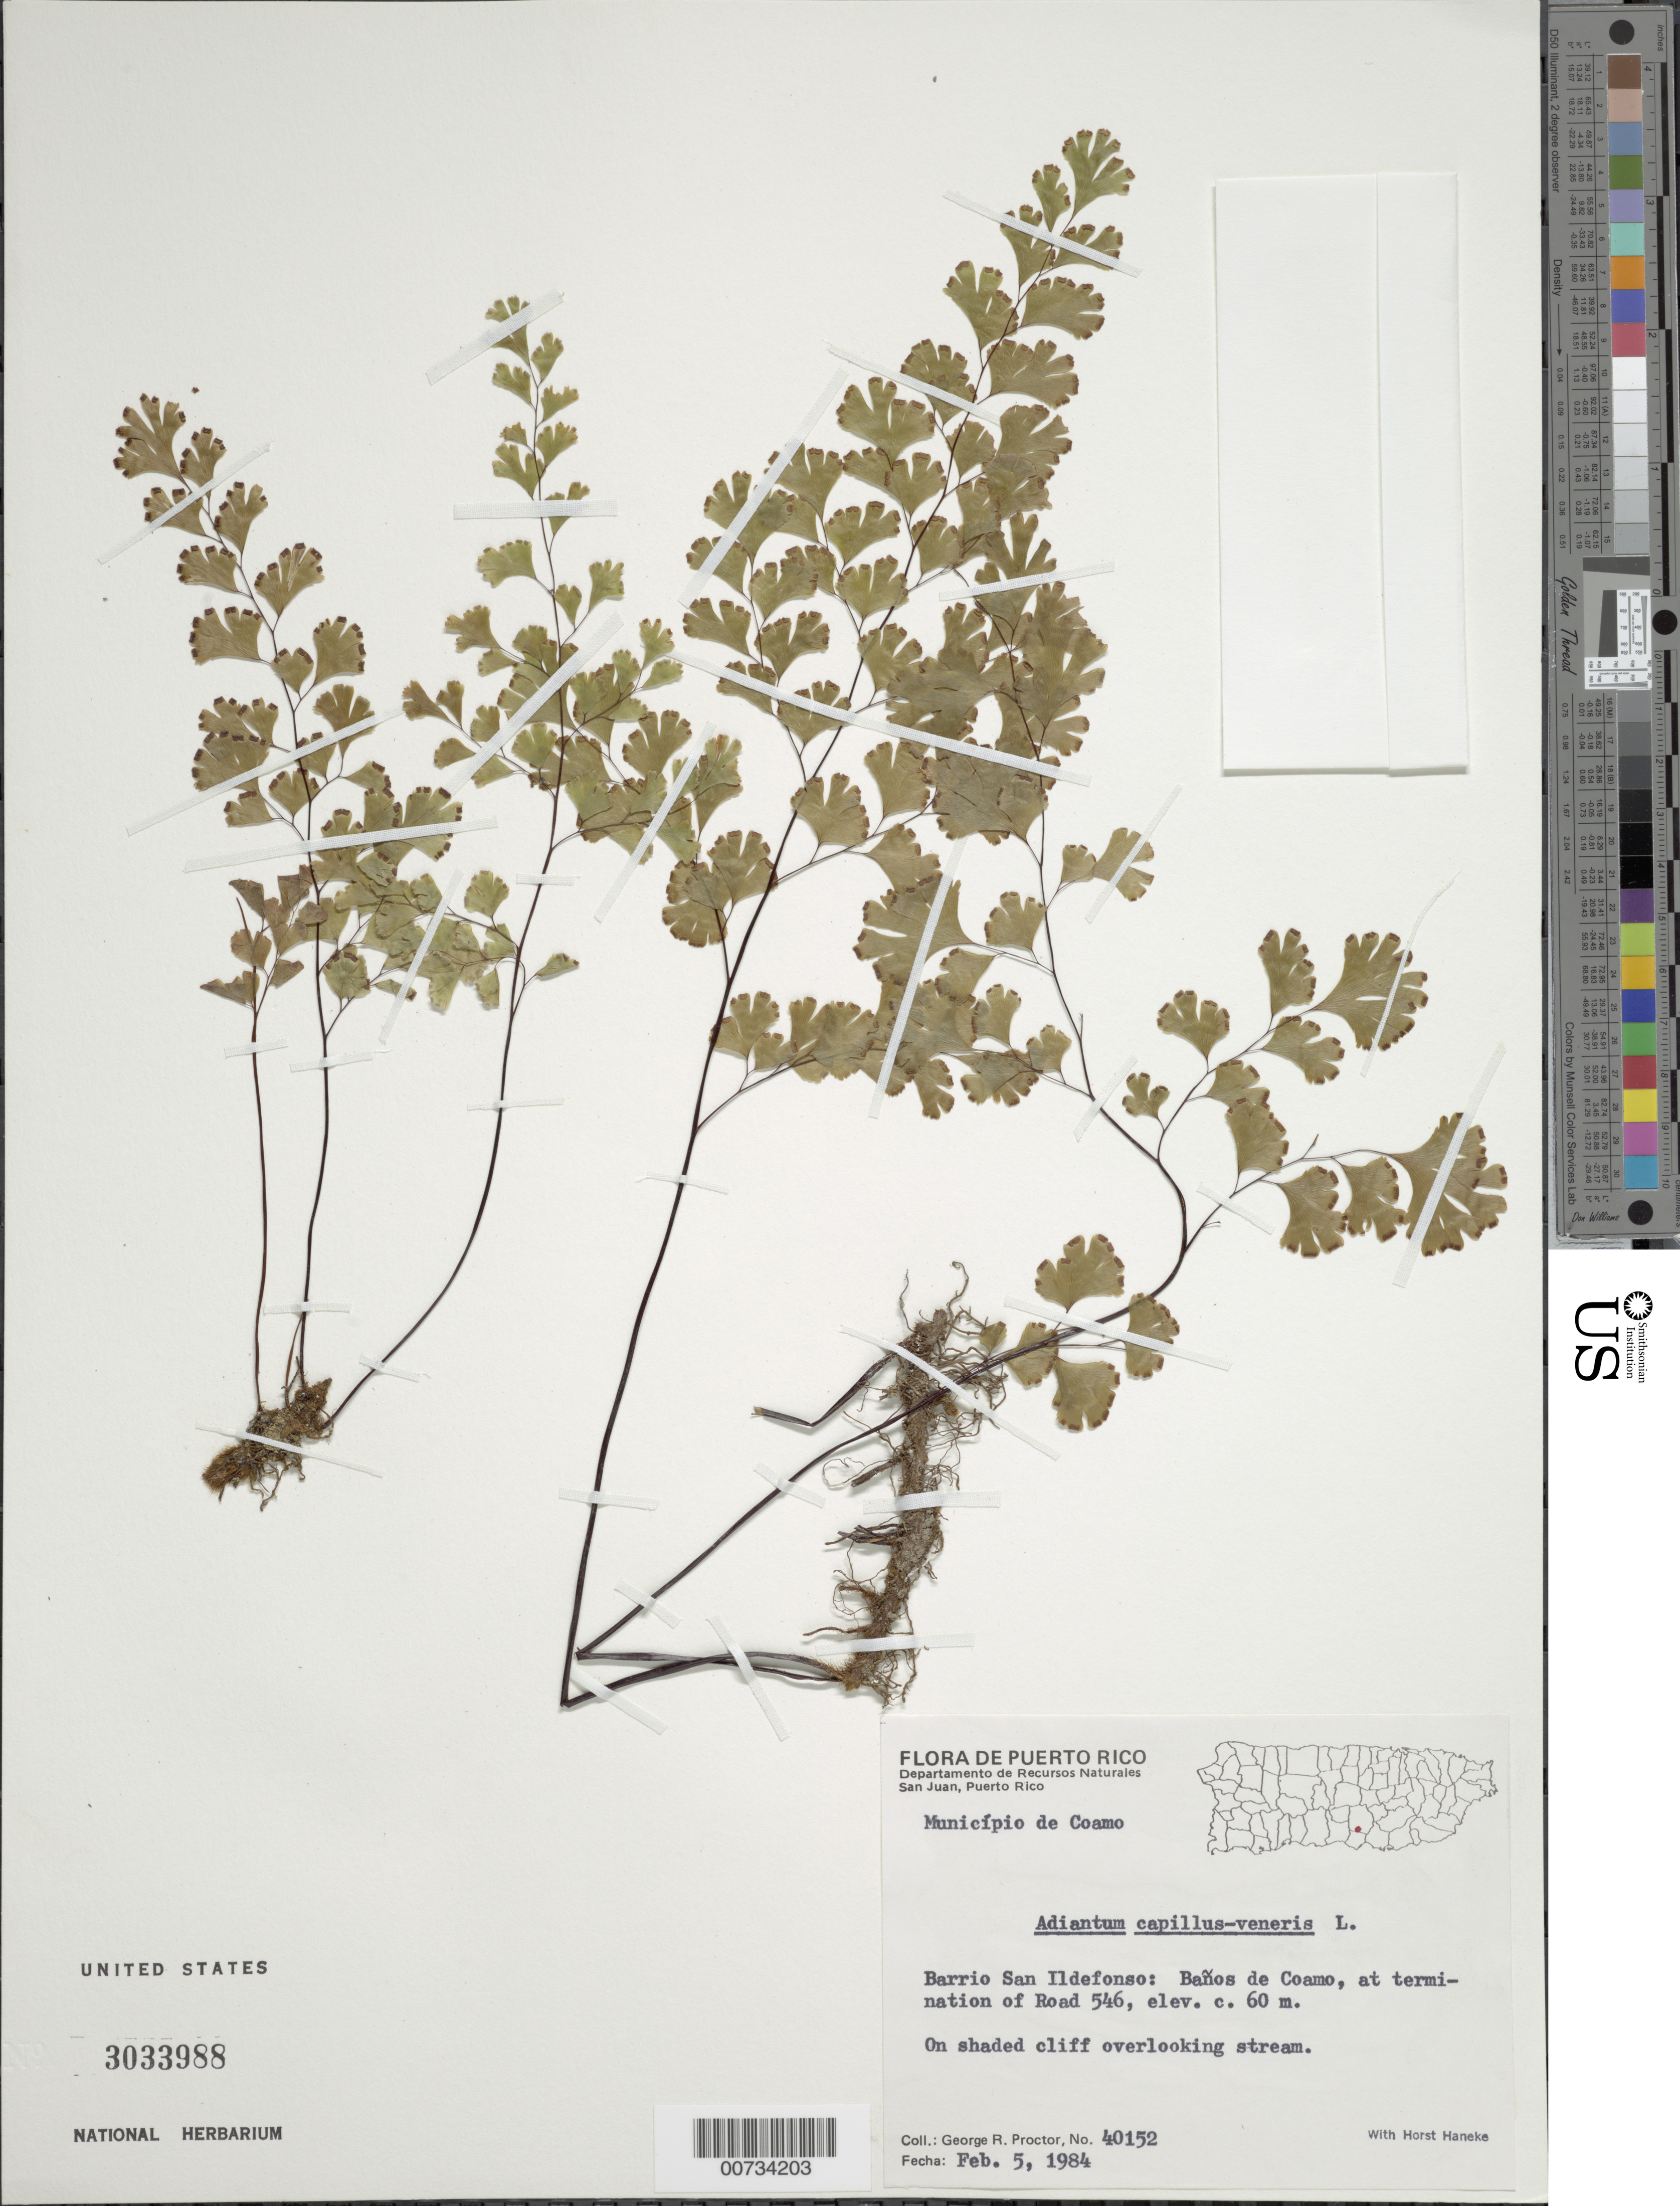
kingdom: Plantae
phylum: Tracheophyta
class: Polypodiopsida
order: Polypodiales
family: Pteridaceae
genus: Adiantum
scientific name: Adiantum concinnum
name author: Humb. & Bonpl. ex Willd.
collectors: G. R. Proctor & H. Haneke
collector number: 40152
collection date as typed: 05 Feb 1984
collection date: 1984-02-05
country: Puerto Rico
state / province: Coamo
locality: Mun. Coamo, Barrio San Ildefonso: Baños de Coamo, at termination of Road 546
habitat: On shaded cliff overlooking stream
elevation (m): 60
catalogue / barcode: US 3033988